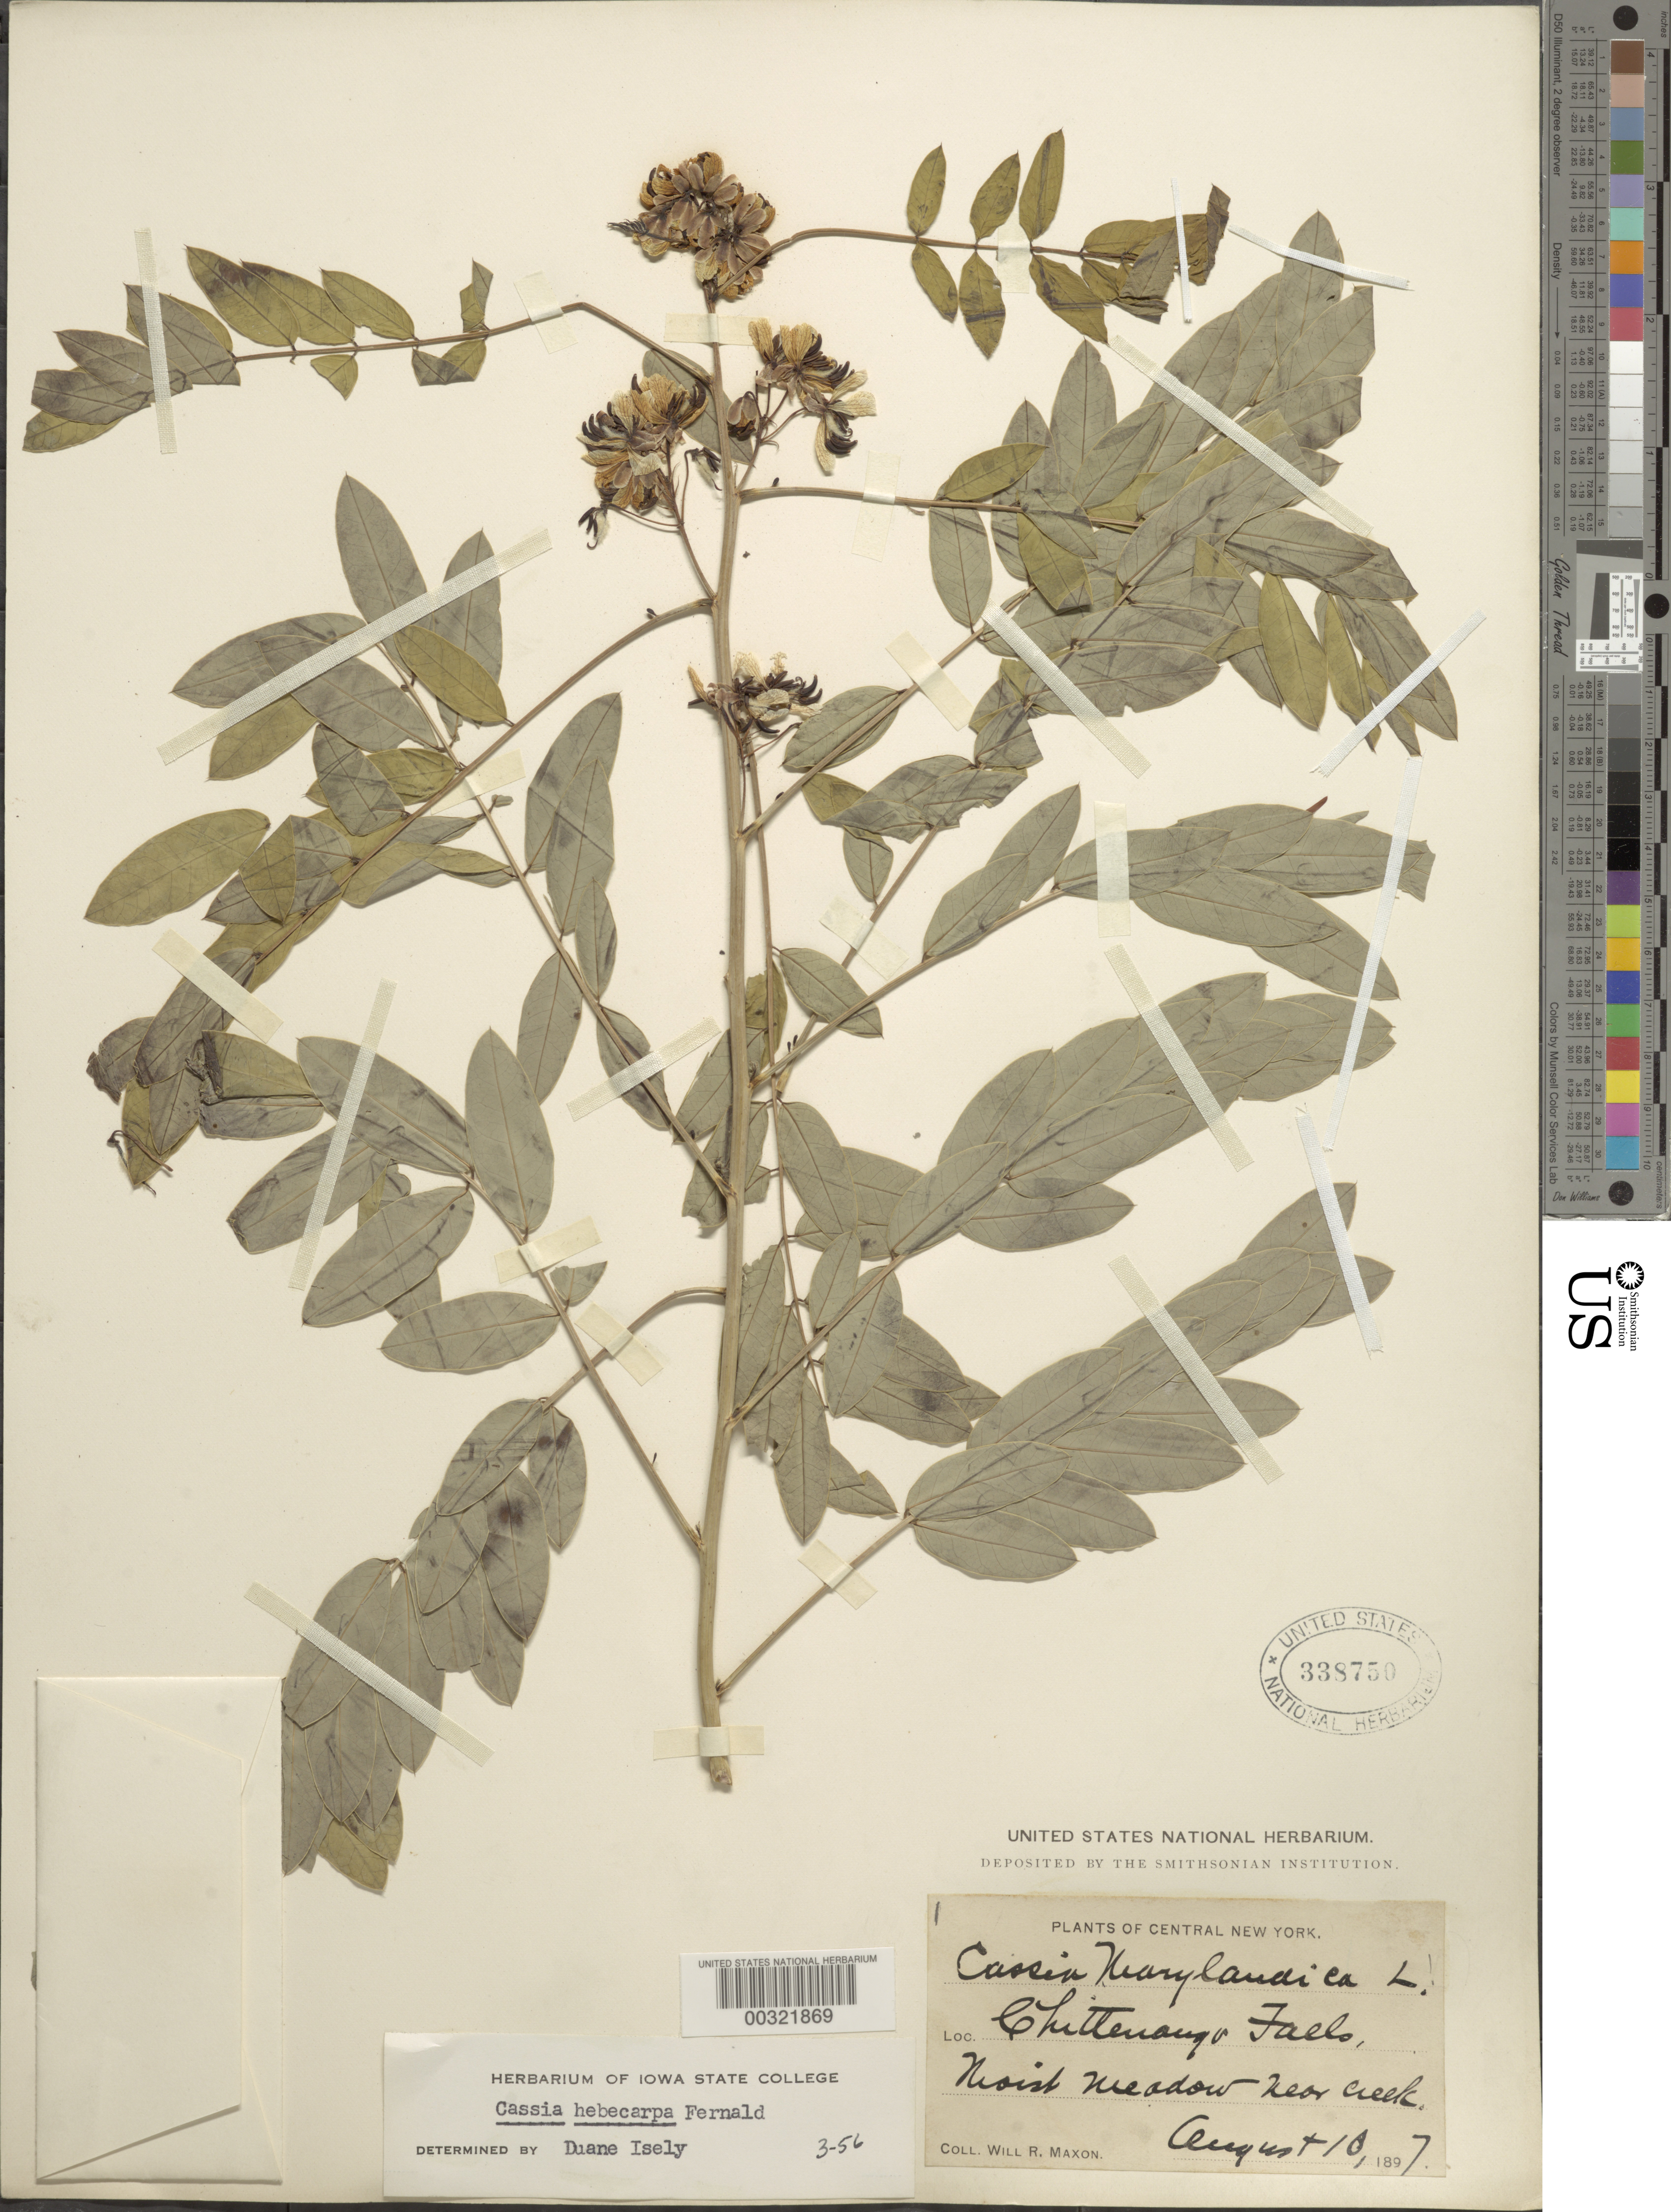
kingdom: Plantae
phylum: Tracheophyta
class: Magnoliopsida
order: Fabales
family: Fabaceae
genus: Senna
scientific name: Senna hebecarpa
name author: (Fernald) H.S. Irwin & Barneby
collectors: W. R. Maxon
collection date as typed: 10 Aug 1897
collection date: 1897-08-10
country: United States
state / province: New York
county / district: Madison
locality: Chittenango falls, near creek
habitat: Moist meadow near creek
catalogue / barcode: US 338750